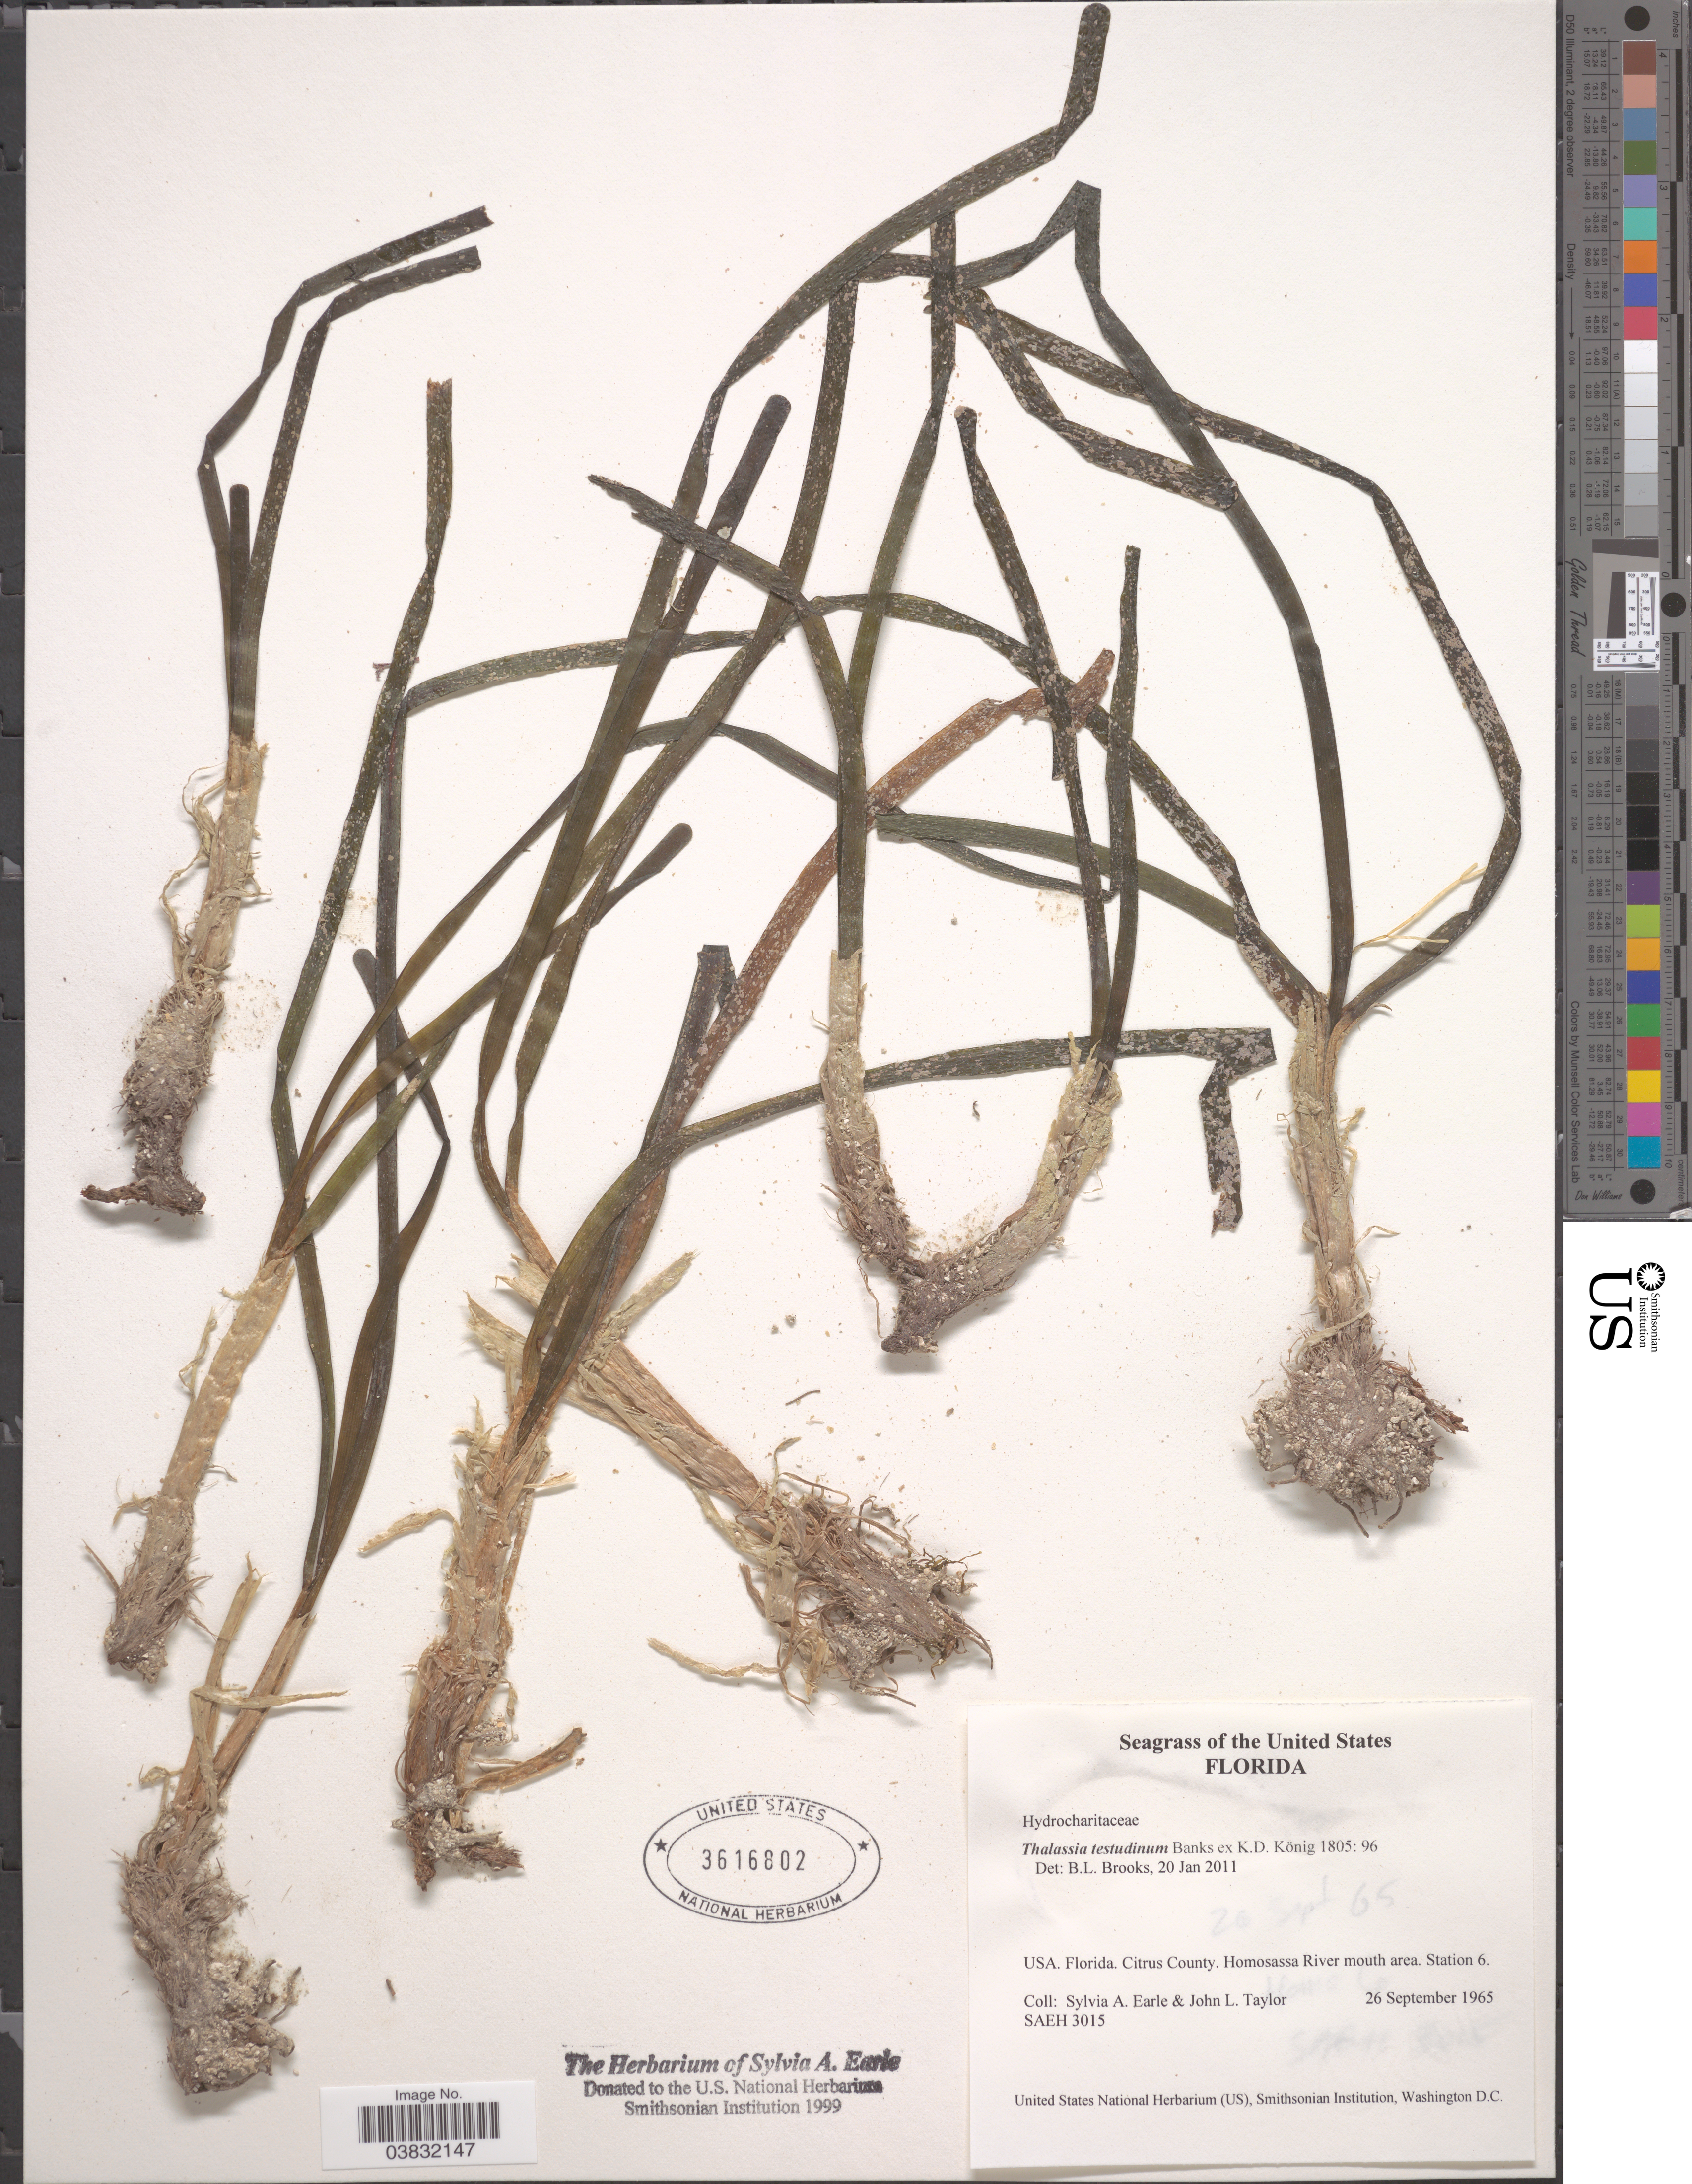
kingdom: Plantae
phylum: Tracheophyta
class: Liliopsida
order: Alismatales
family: Hydrocharitaceae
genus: Thalassia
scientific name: Thalassia testudinum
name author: Banks & Sol. ex K.D. Koenig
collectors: S. A. Earle & J. L. Taylor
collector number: SAEH 3015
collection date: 1965-09-26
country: United States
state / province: Florida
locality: Citrus County. Homosassa River mouth area. Station 6.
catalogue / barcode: US 3616802